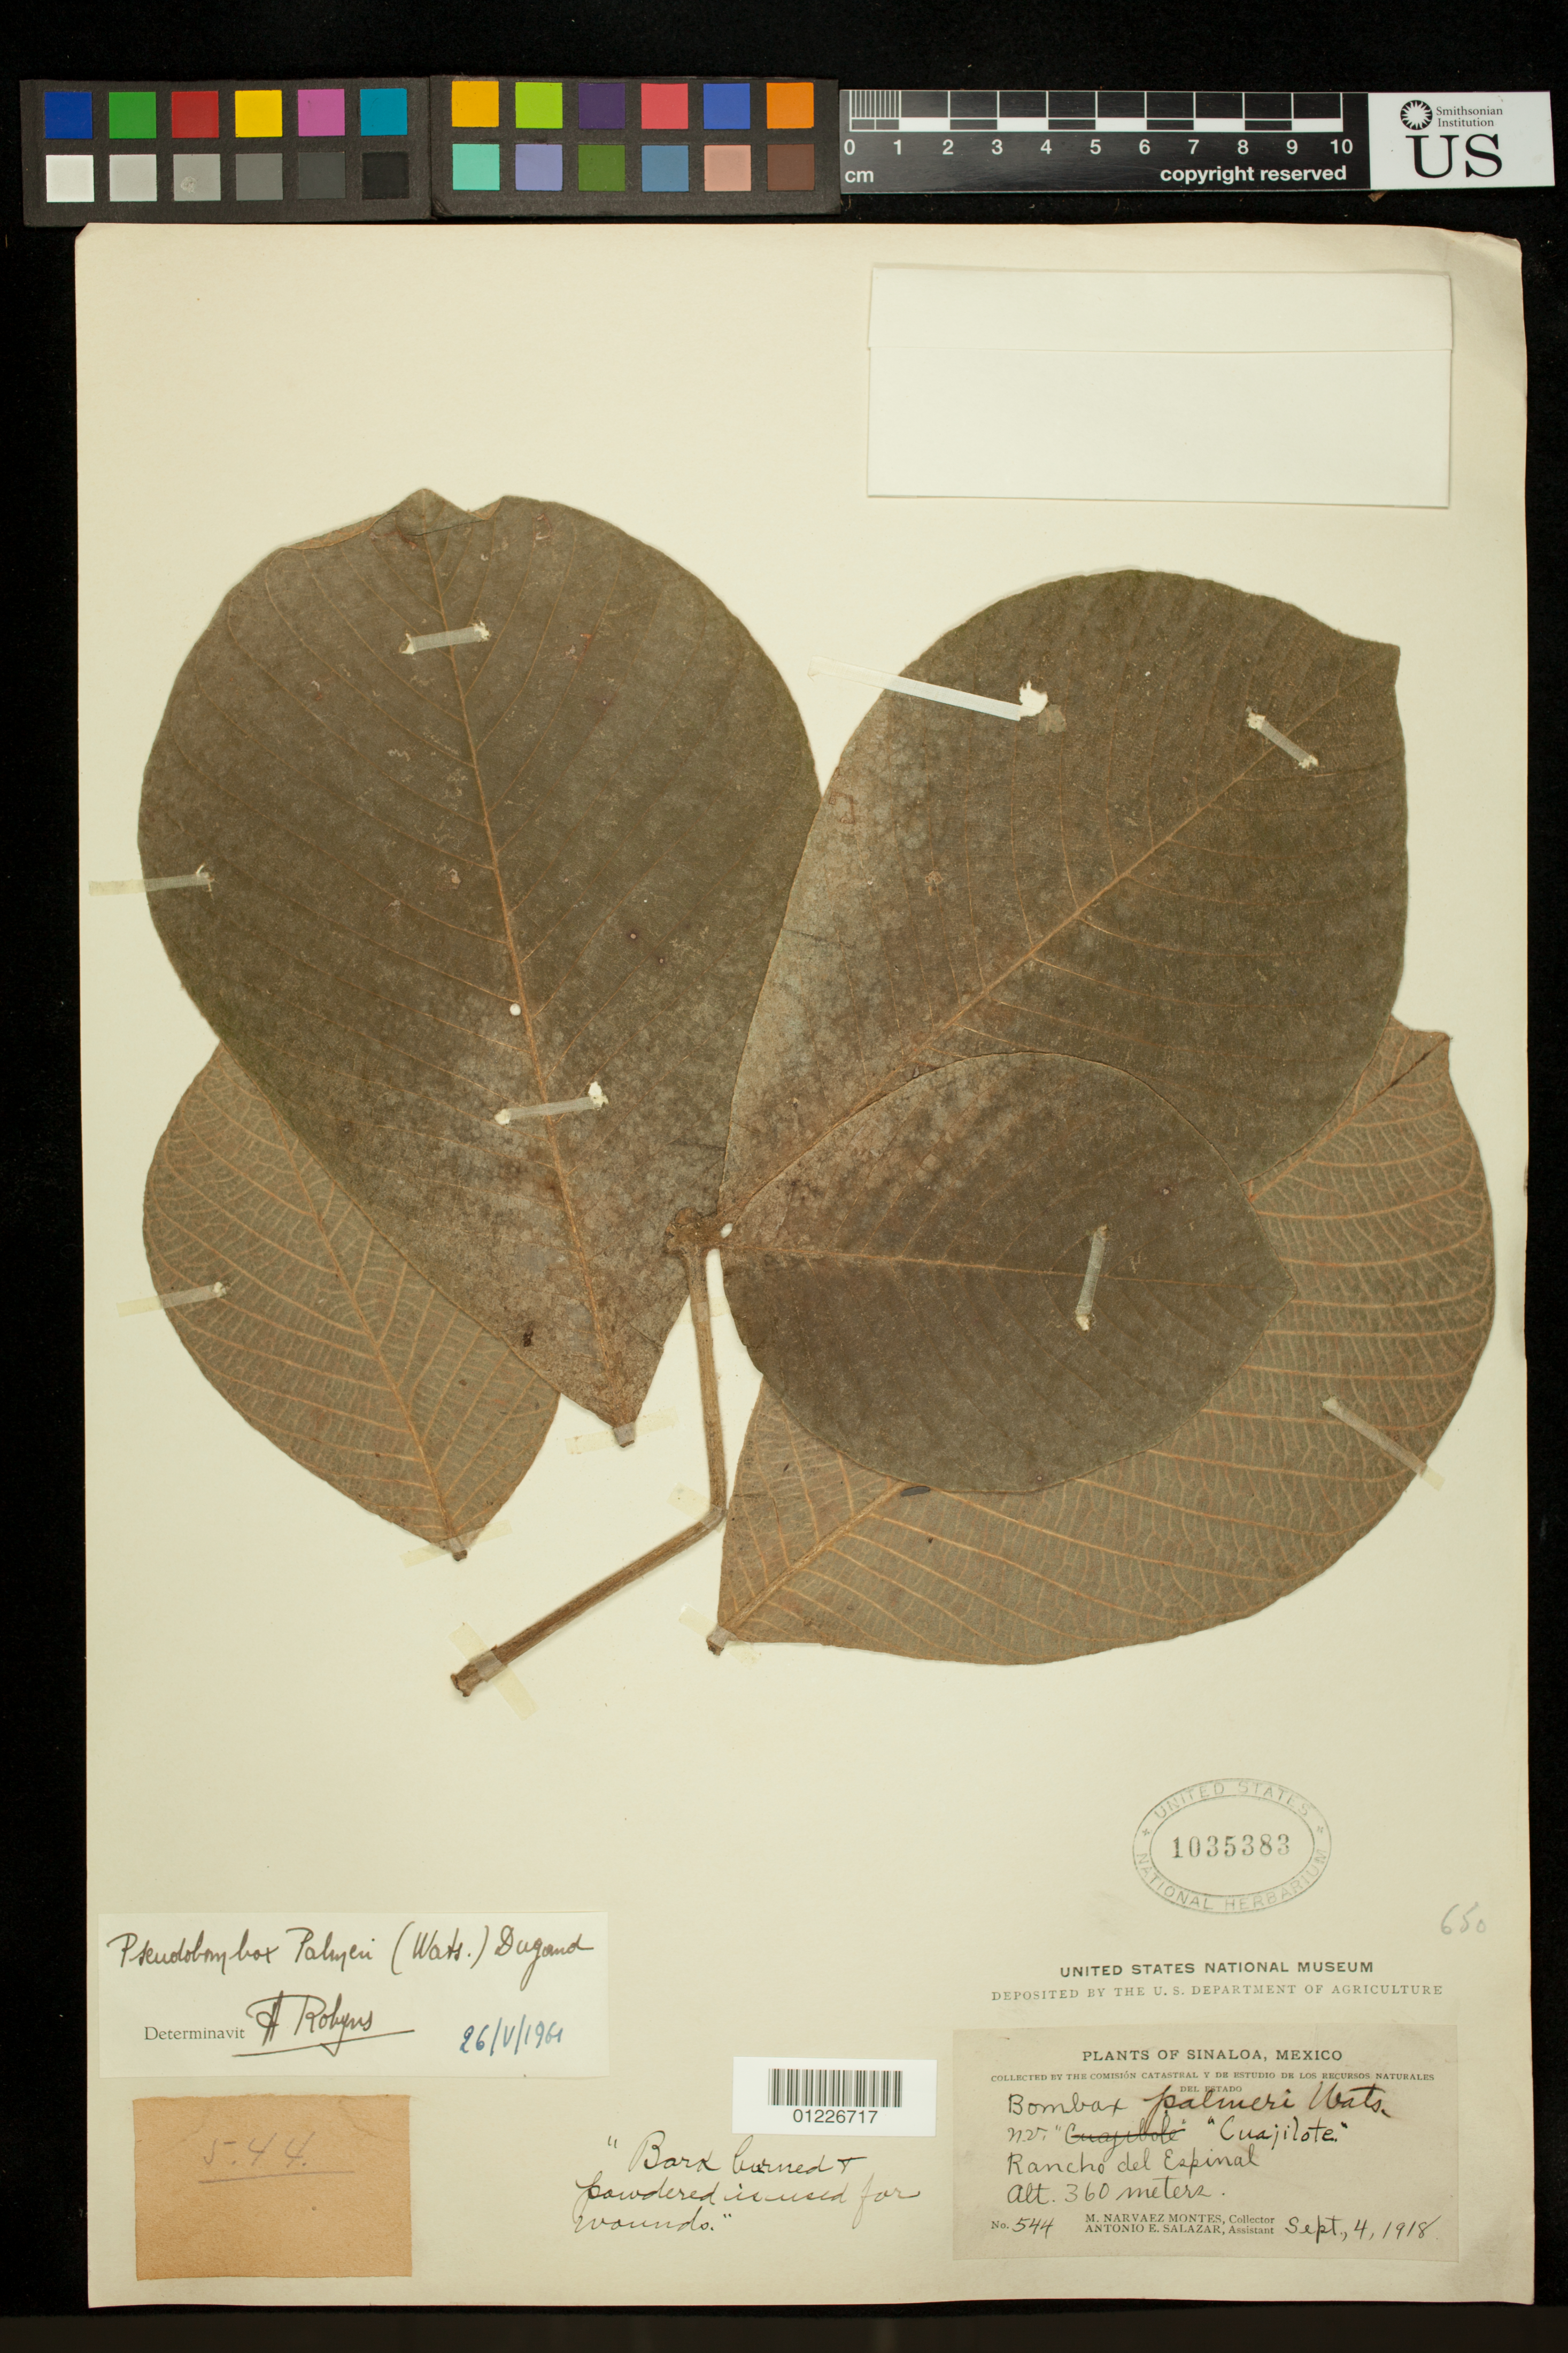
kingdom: Plantae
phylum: Tracheophyta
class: Magnoliopsida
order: Malvales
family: Malvaceae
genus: Pseudobombax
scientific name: Pseudobombax palmeri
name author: (S. Watson) Dugand G.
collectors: M. Narvaez-Montes & A. E. Salazar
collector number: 544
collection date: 1918-09-04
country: Mexico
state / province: Sinaloa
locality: Rancho del Espinal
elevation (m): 360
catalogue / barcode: US 1035383